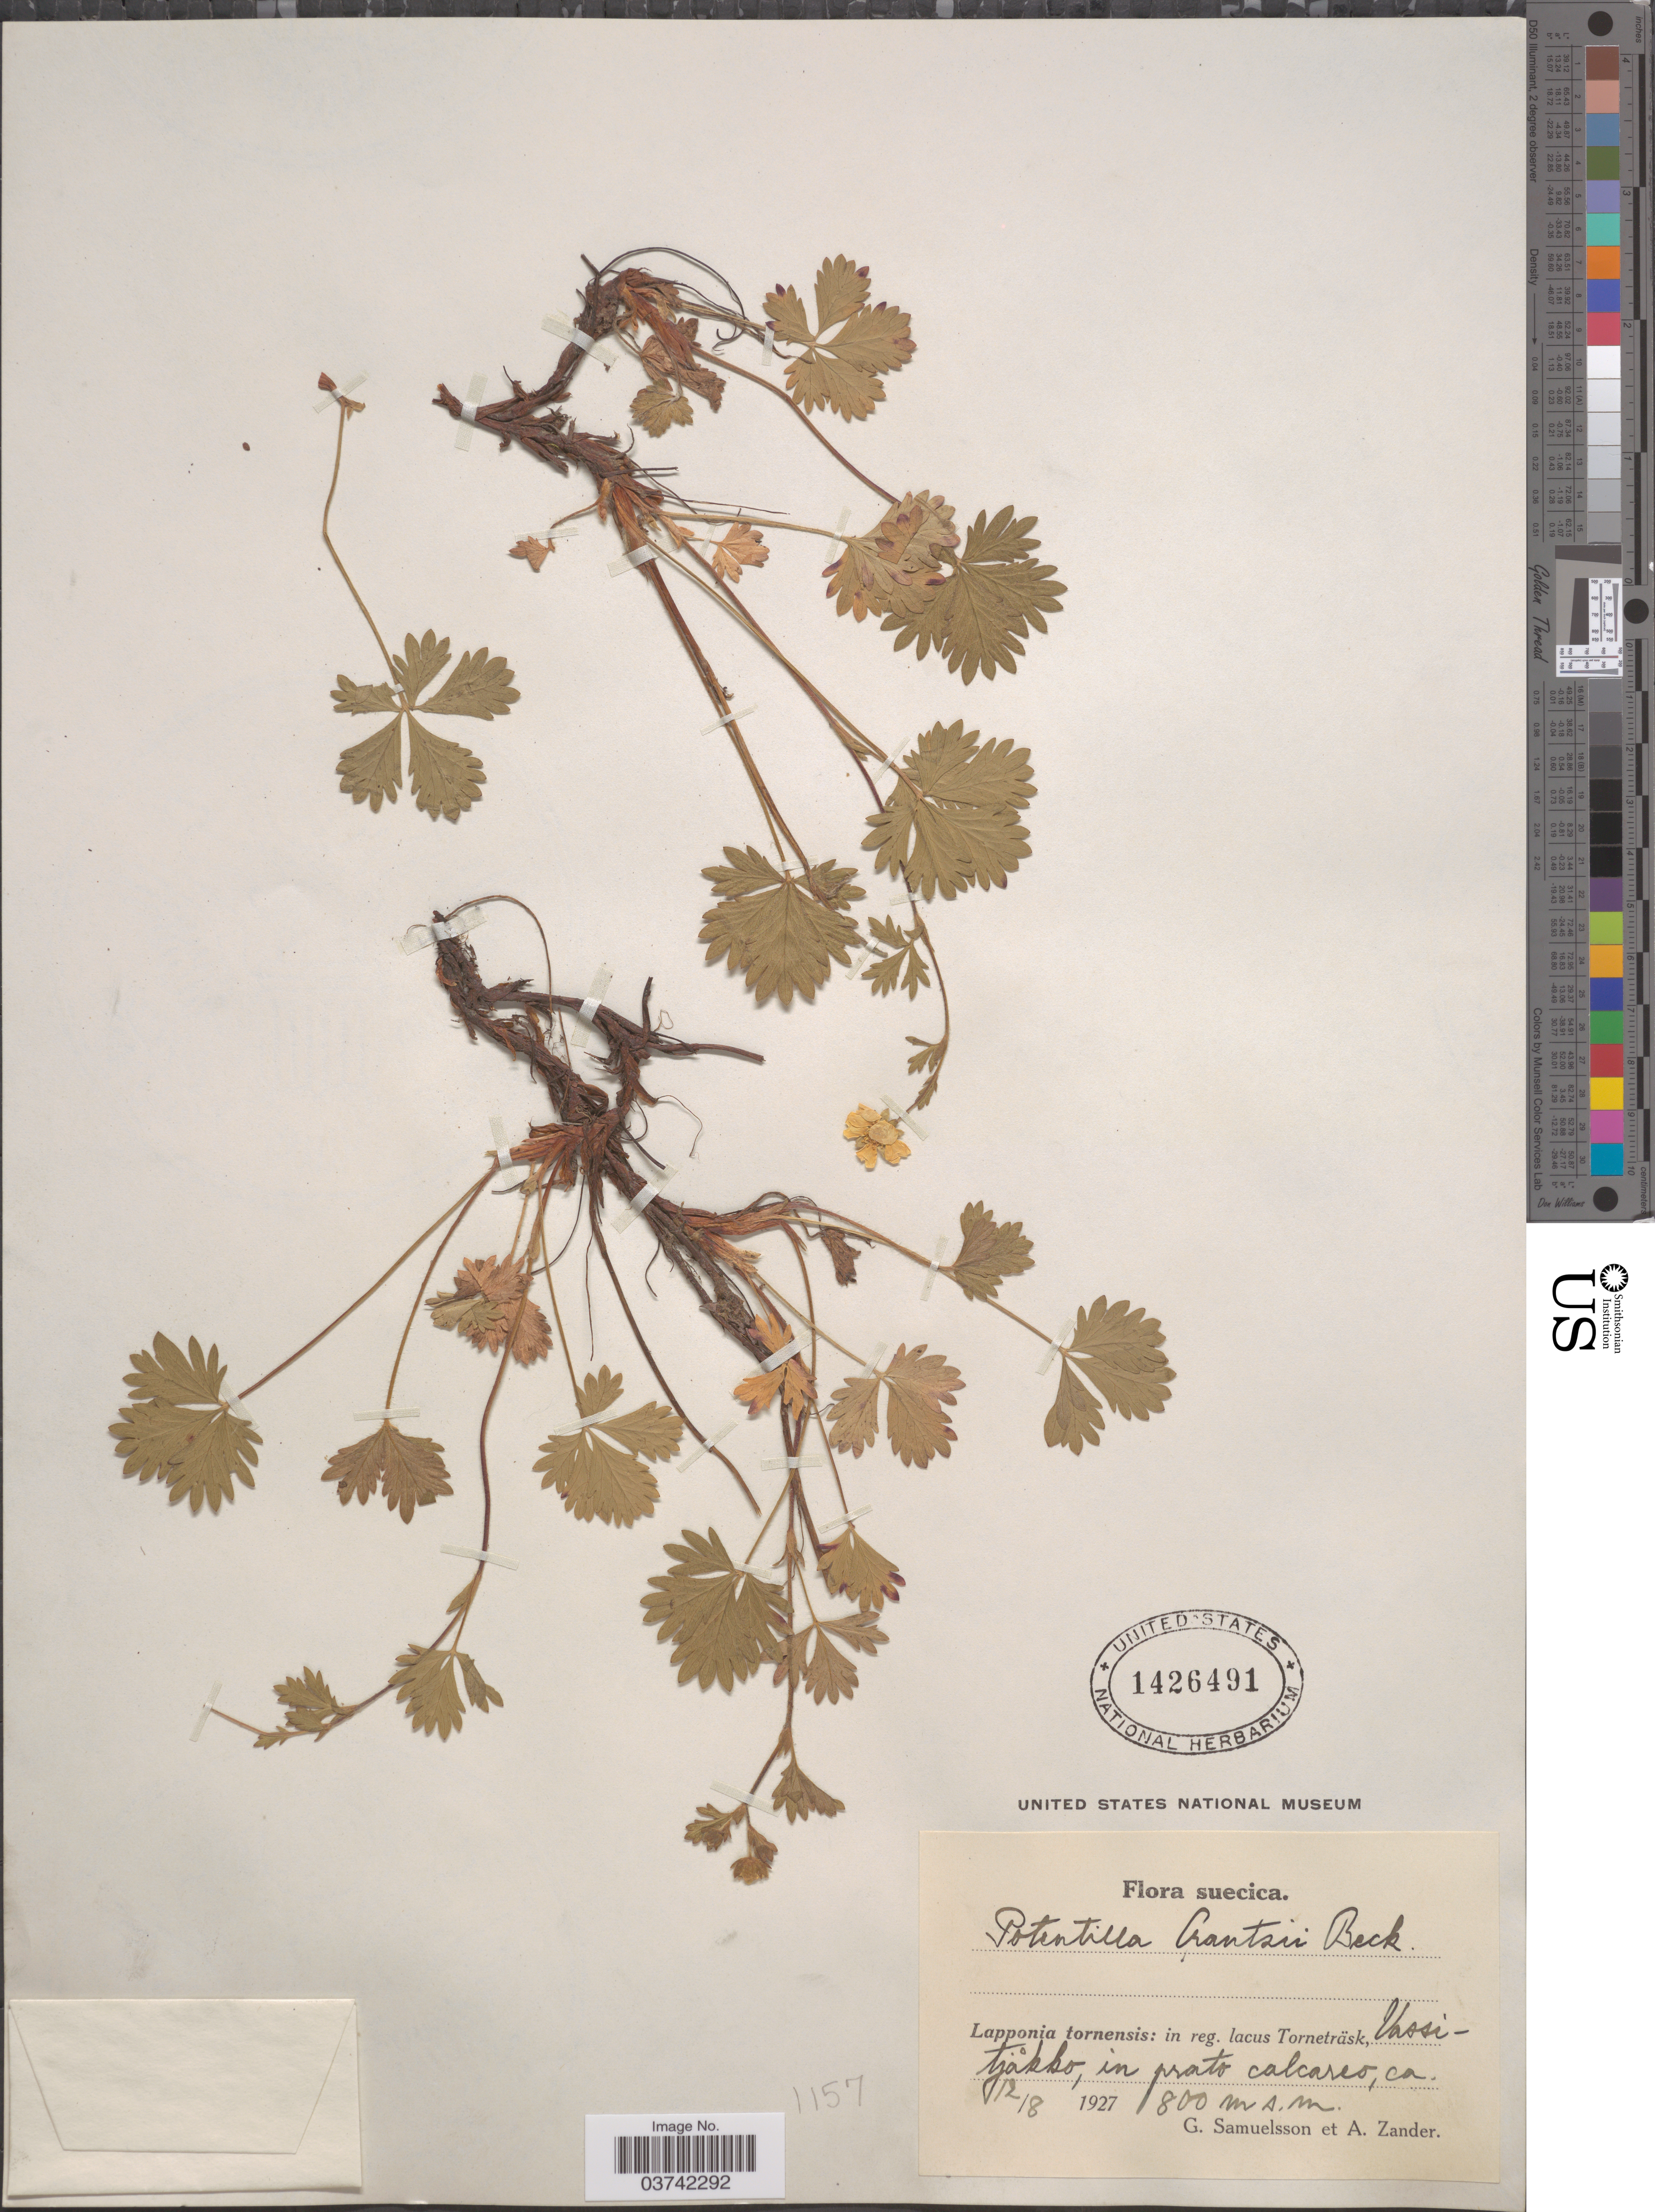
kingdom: Plantae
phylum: Tracheophyta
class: Magnoliopsida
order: Rosales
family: Rosaceae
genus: Potentilla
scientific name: Potentilla crantzii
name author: (Crantz) Beck ex Fritsch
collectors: G. Samuelsson & A. Zander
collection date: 1927-08-12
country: Sweden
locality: Suecica. Lapponia tornensis: in reg. lacus Torneträsk, Vassitjåkko.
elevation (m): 800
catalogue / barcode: US 1426491